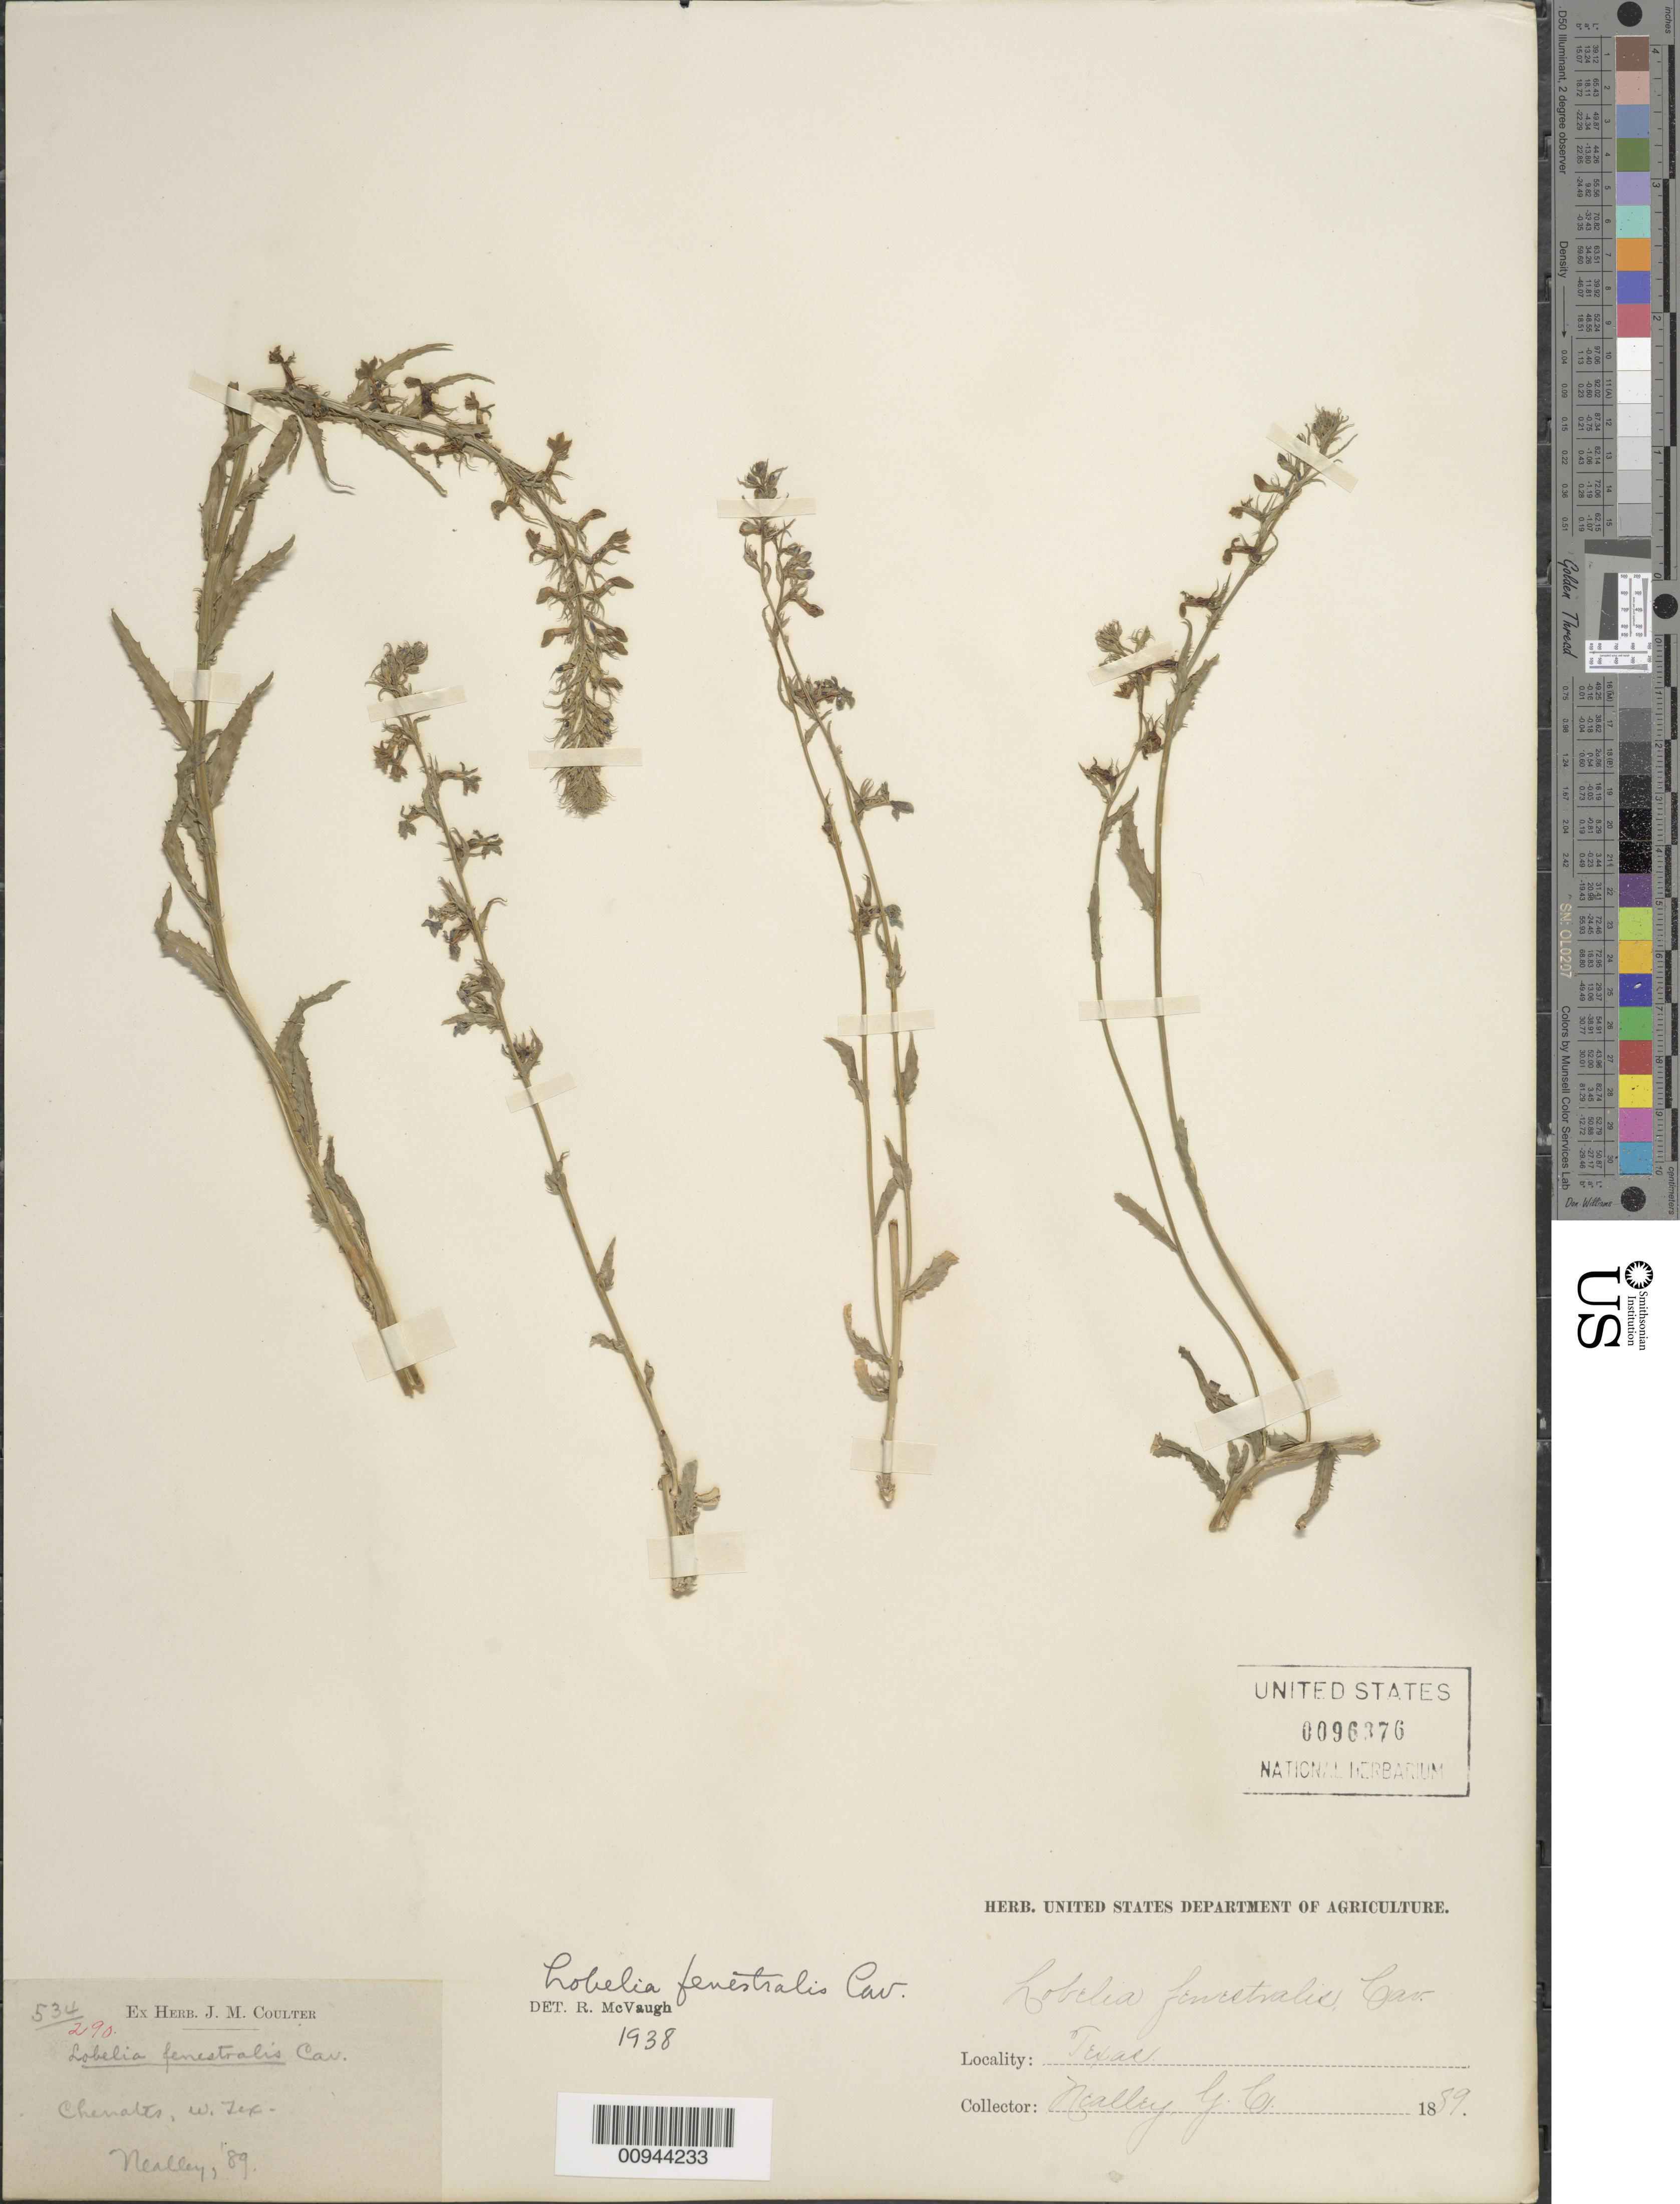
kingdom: Plantae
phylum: Tracheophyta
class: Magnoliopsida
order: Asterales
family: Campanulaceae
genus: Lobelia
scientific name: Lobelia fenestralis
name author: Cav.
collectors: G. C. Nealley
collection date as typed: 1889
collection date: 1889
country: United States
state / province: Texas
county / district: Presidio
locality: Chenate [Chinati] Mountains.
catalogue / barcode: US 96376